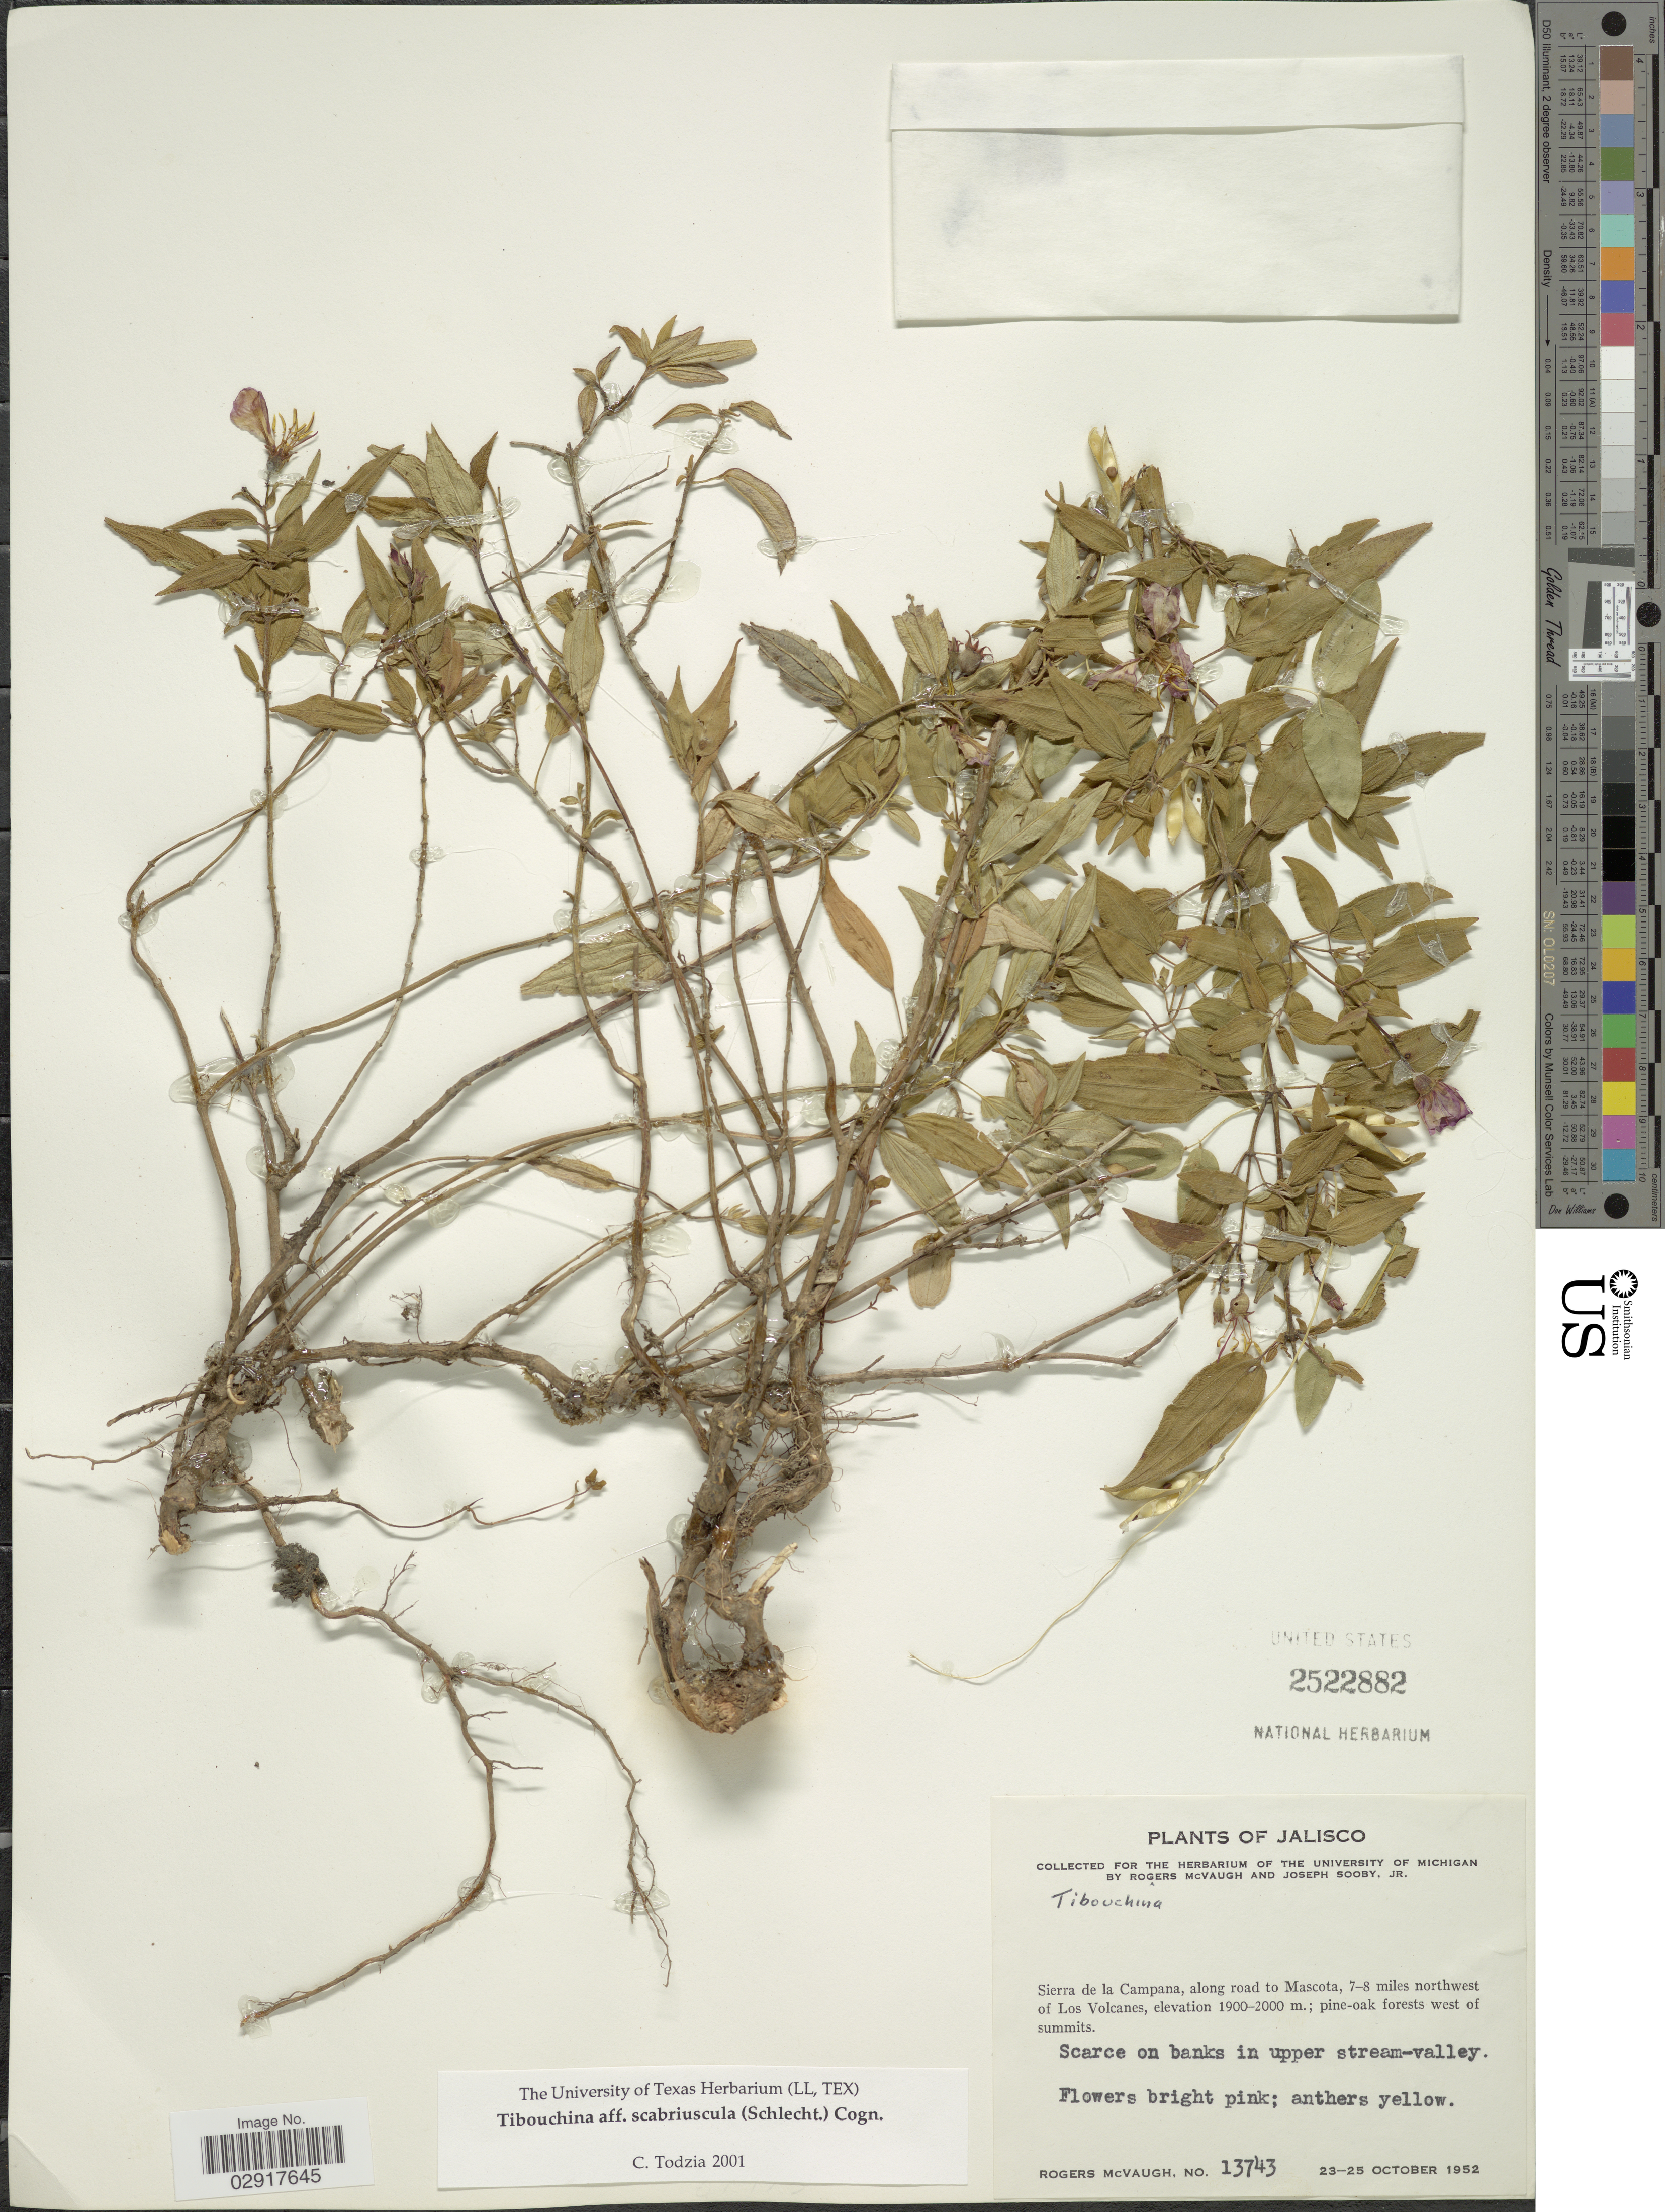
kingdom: Plantae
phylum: Tracheophyta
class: Magnoliopsida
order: Myrtales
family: Melastomataceae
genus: Chaetogastra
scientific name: Chaetogastra scabriuscula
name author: (Schltdl.) P.J.F. Guim. & Michelang.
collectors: R. McVaugh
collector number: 13743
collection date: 1952-10-23/1952-10-25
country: Mexico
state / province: Jalisco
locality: Sierra de la Campana, along road to Mascota, 7-8- miles northwest of Los Volcanes, pine-oak forests west of summits.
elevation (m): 1900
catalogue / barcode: US 2522882